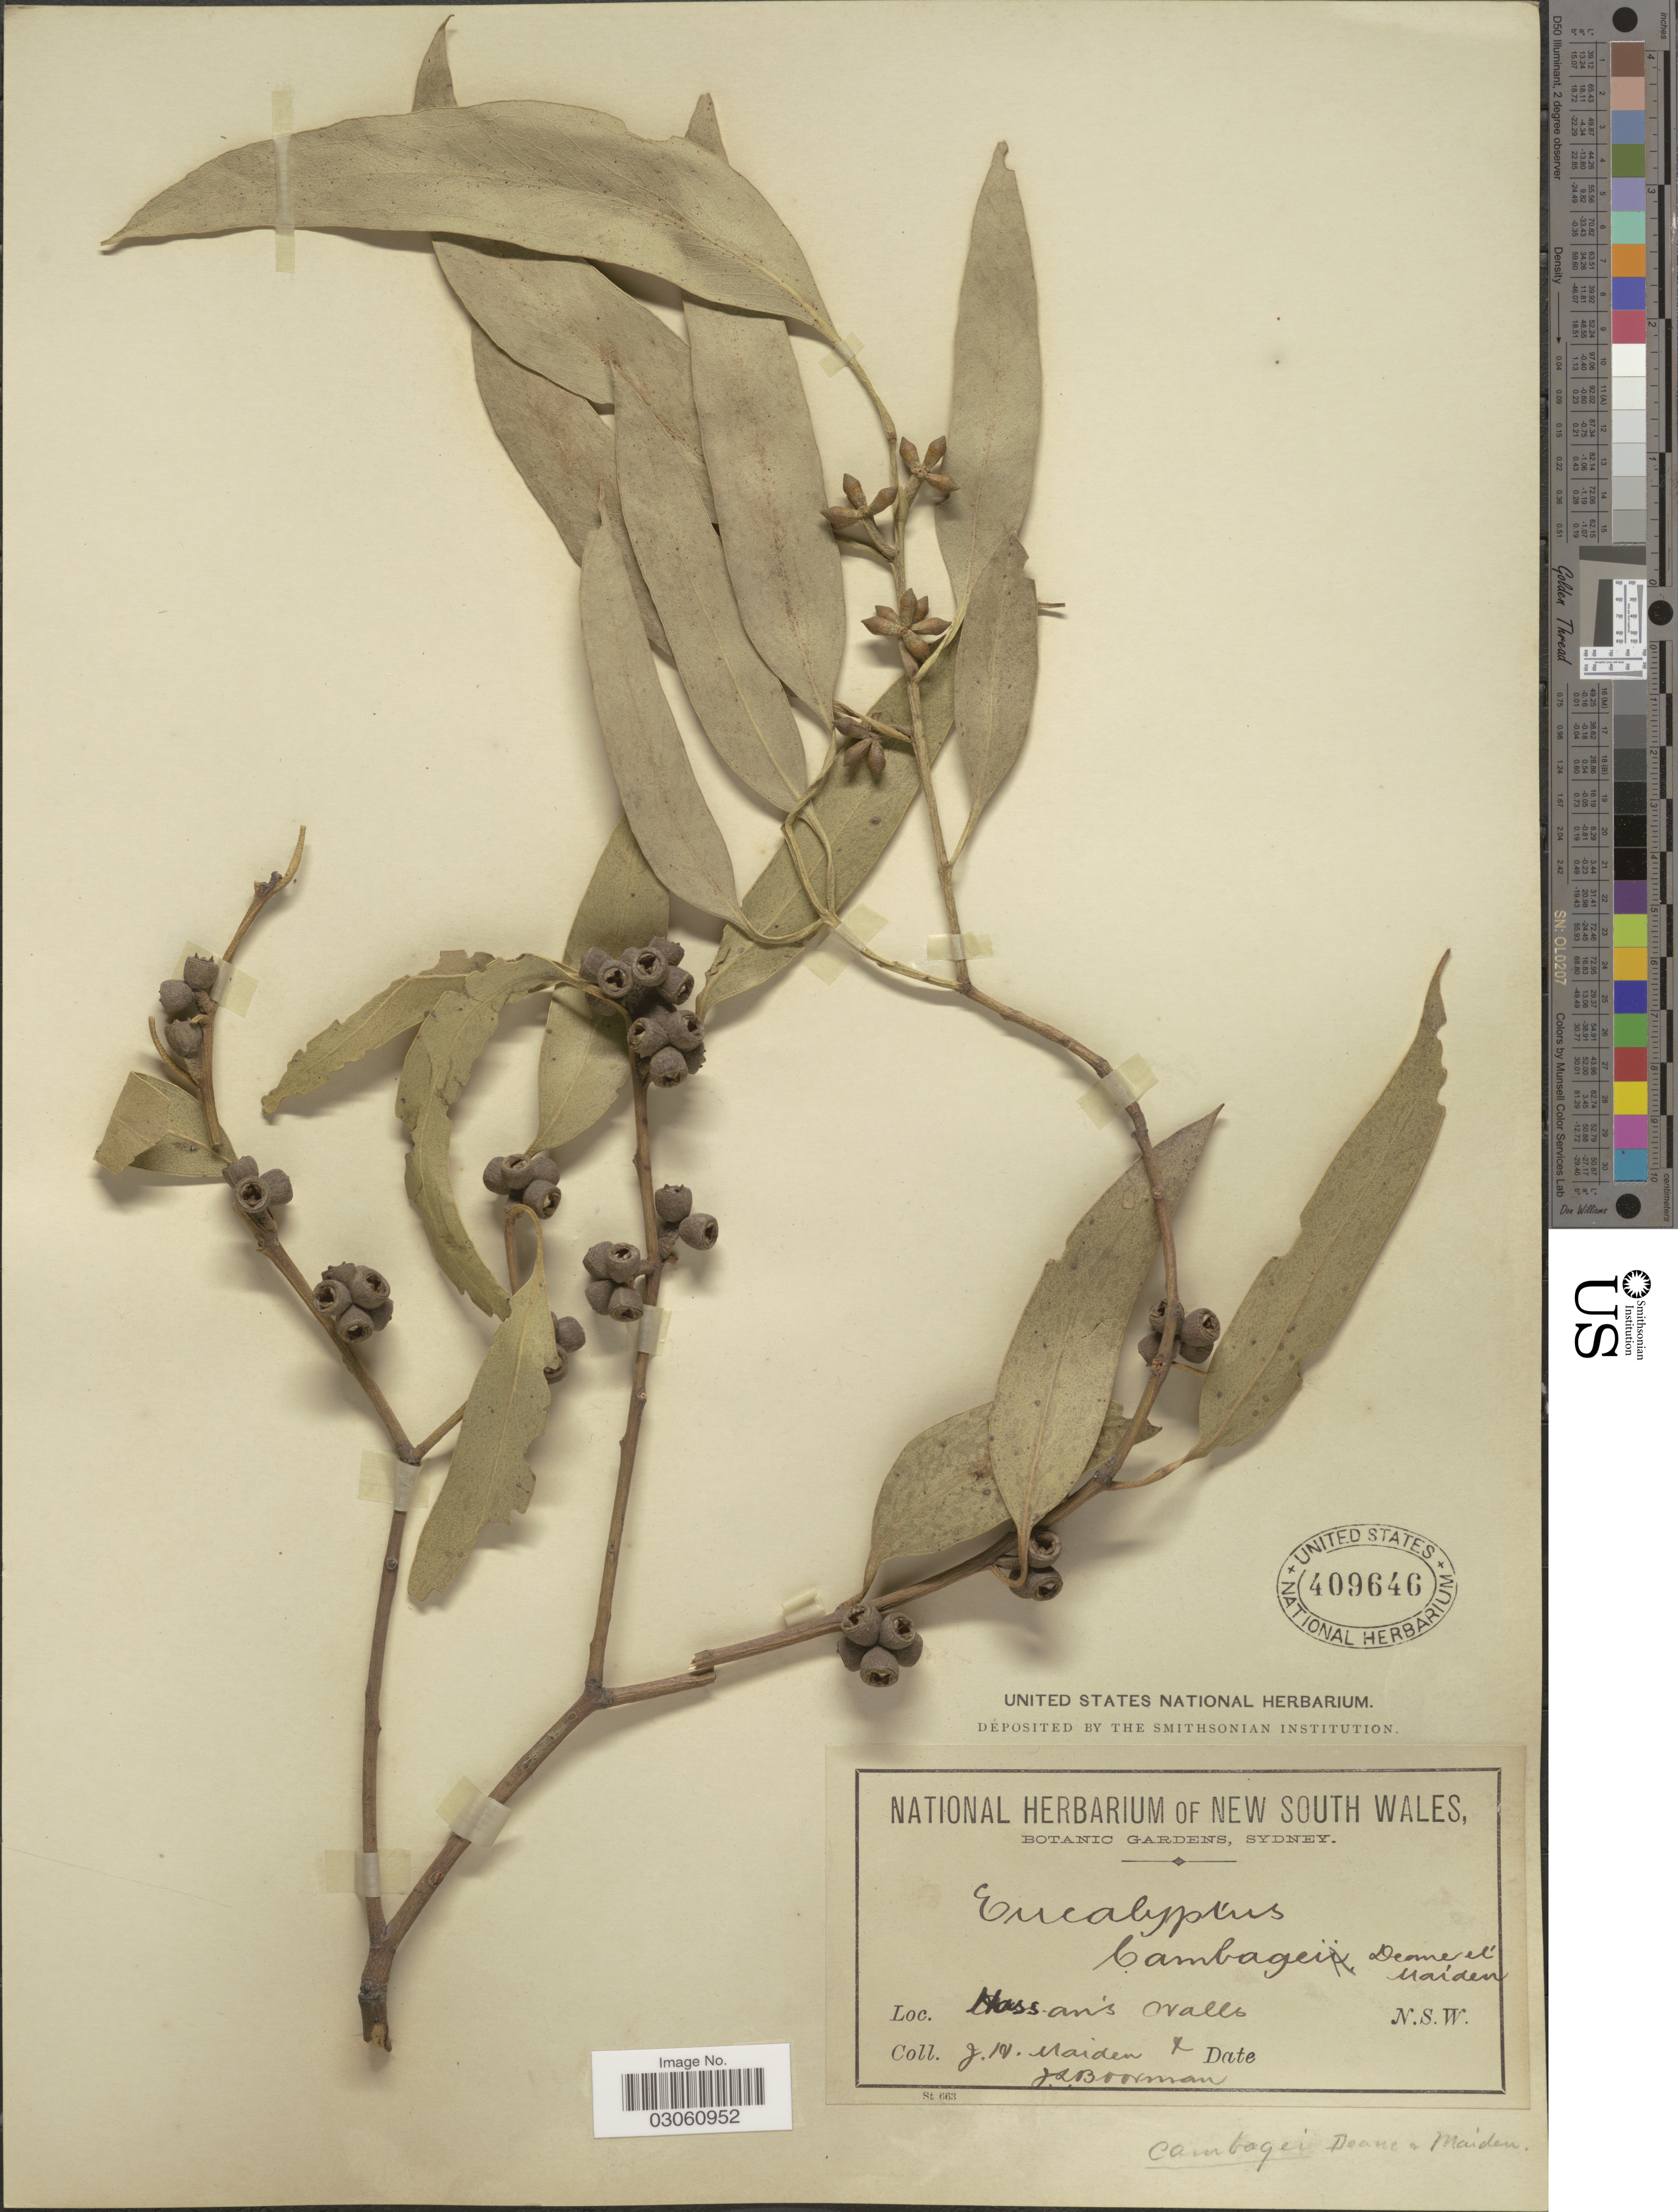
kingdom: Plantae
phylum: Tracheophyta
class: Magnoliopsida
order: Myrtales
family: Myrtaceae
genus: Eucalyptus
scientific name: Eucalyptus cambagei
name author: H. Deane & Maiden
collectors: J. Maiden & J. Boorman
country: Australia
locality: Hassan's Walls.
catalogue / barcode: US 409646